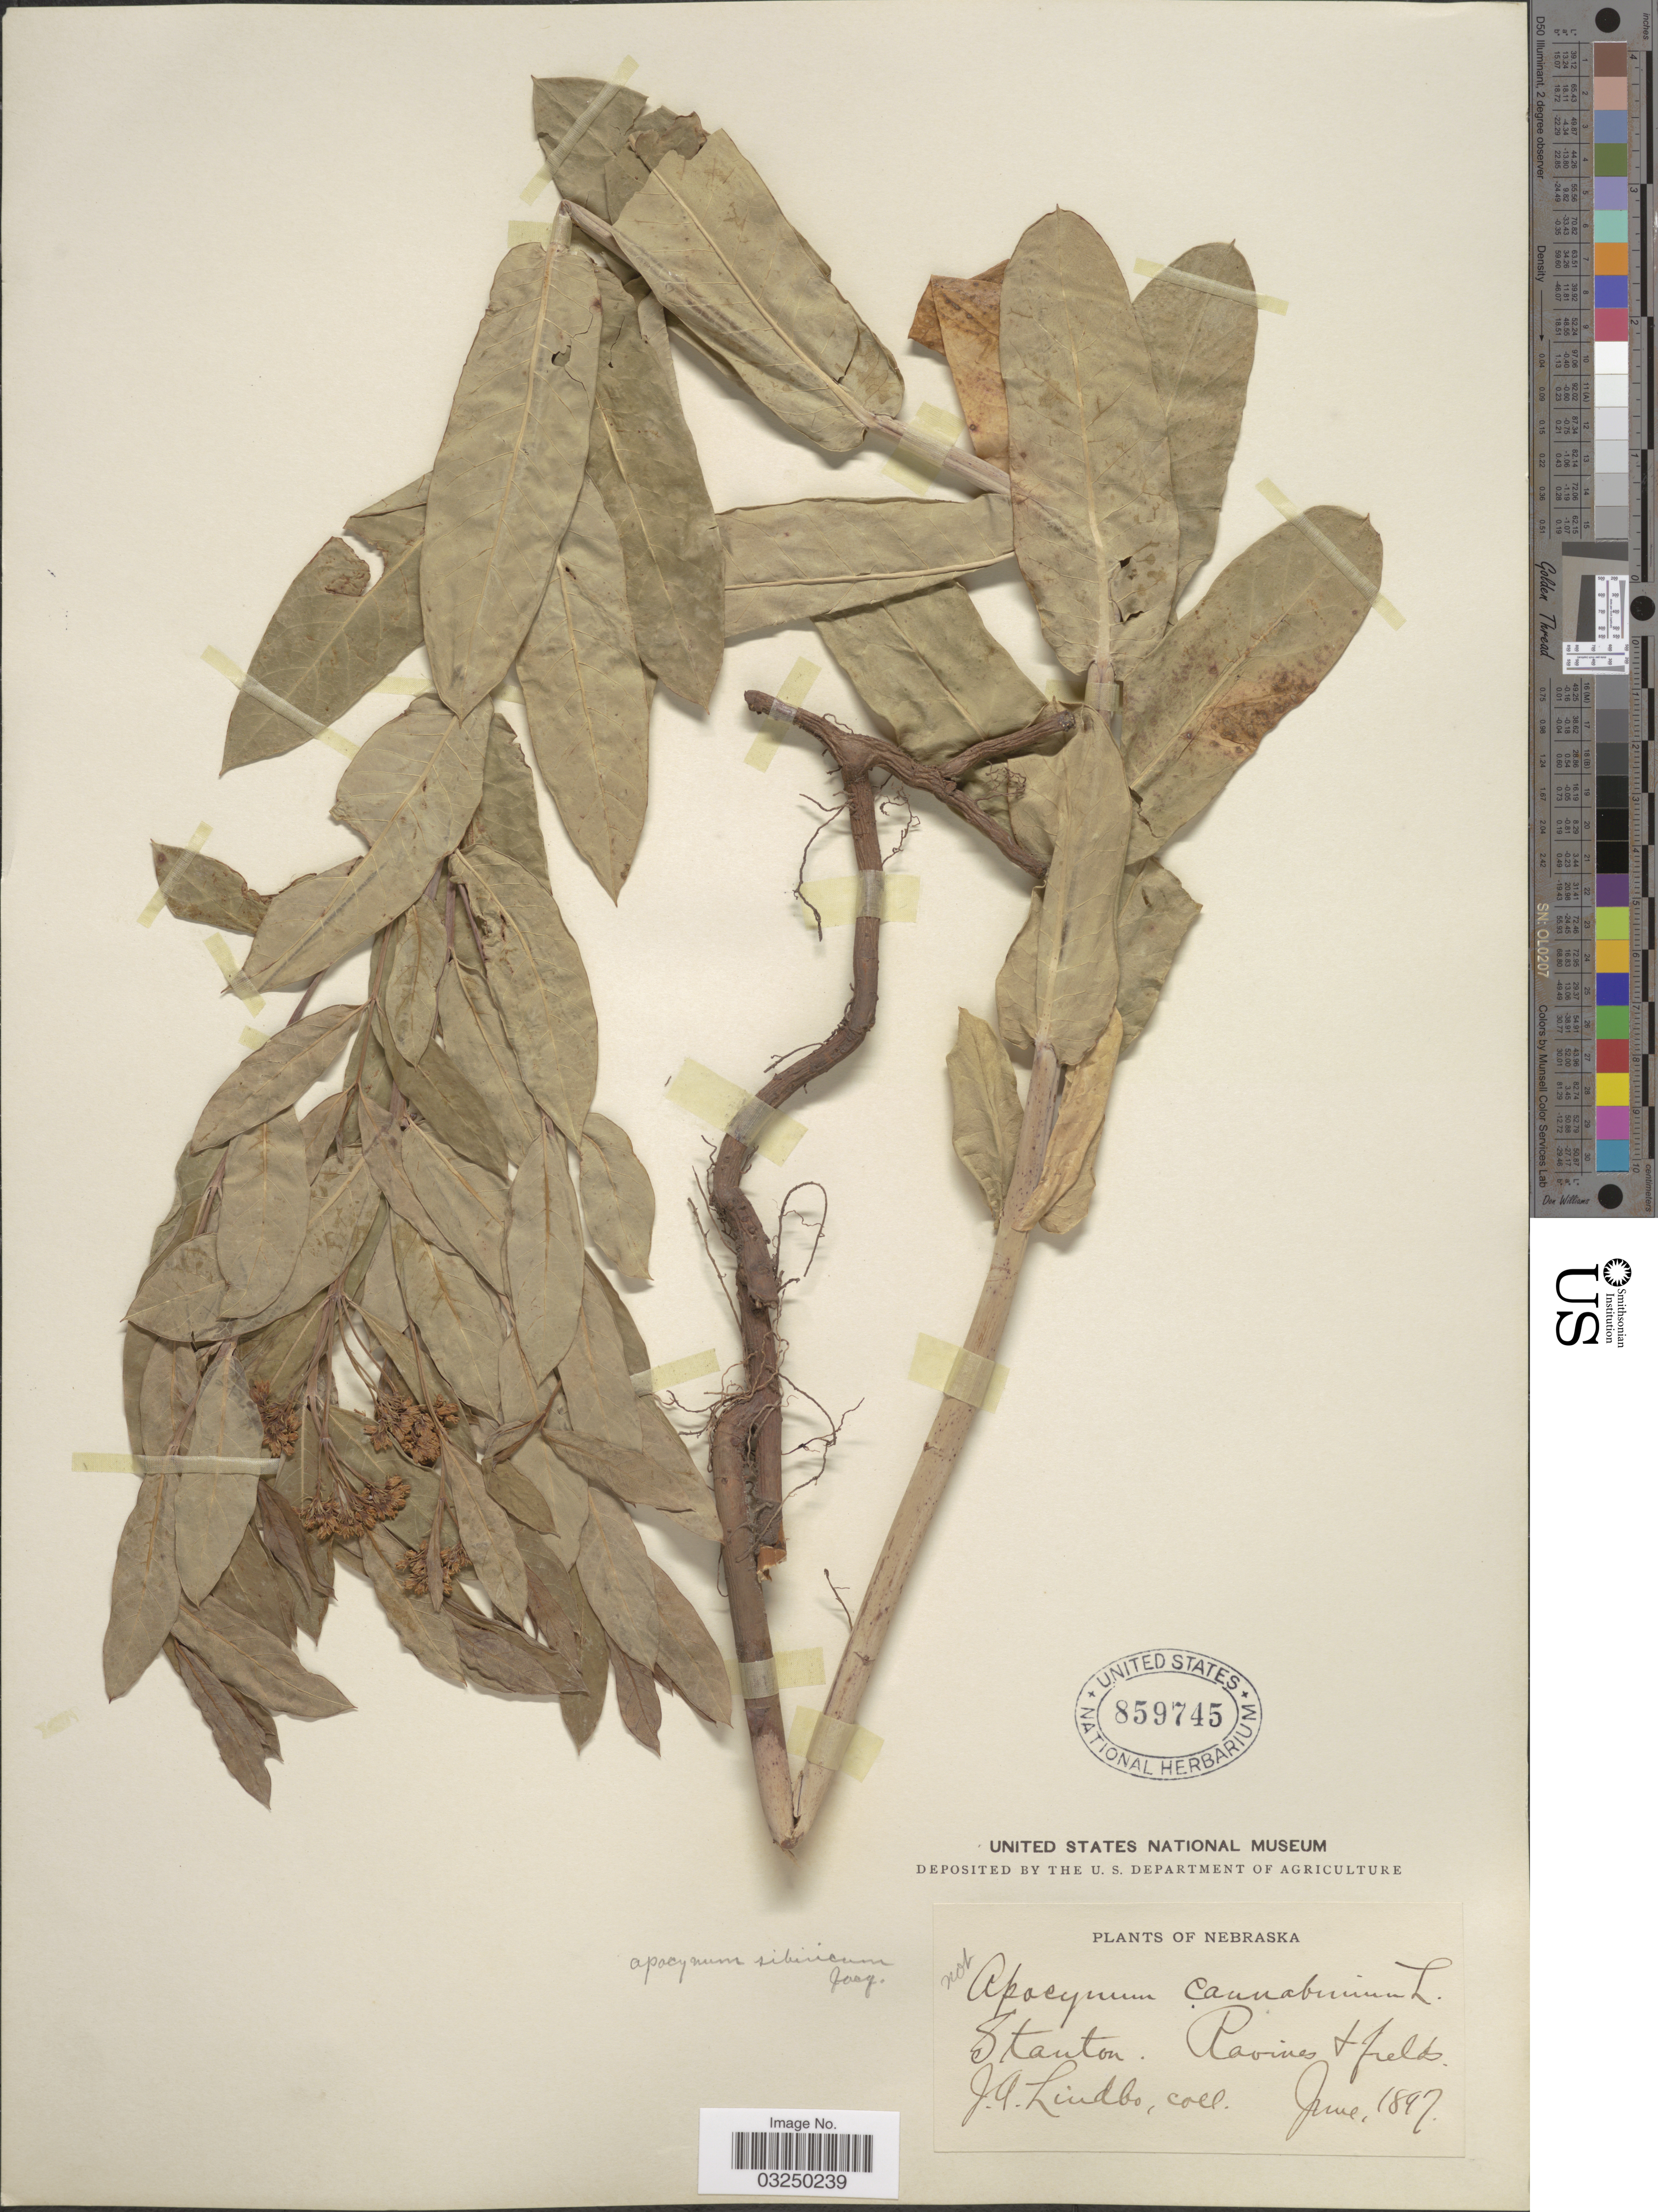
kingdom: Plantae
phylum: Tracheophyta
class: Magnoliopsida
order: Gentianales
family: Apocynaceae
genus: Apocynum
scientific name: Apocynum sp.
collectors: J. Lindbo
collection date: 1897-06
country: United States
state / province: Nebraska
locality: Stanton. Ravines & fields.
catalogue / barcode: US 859745